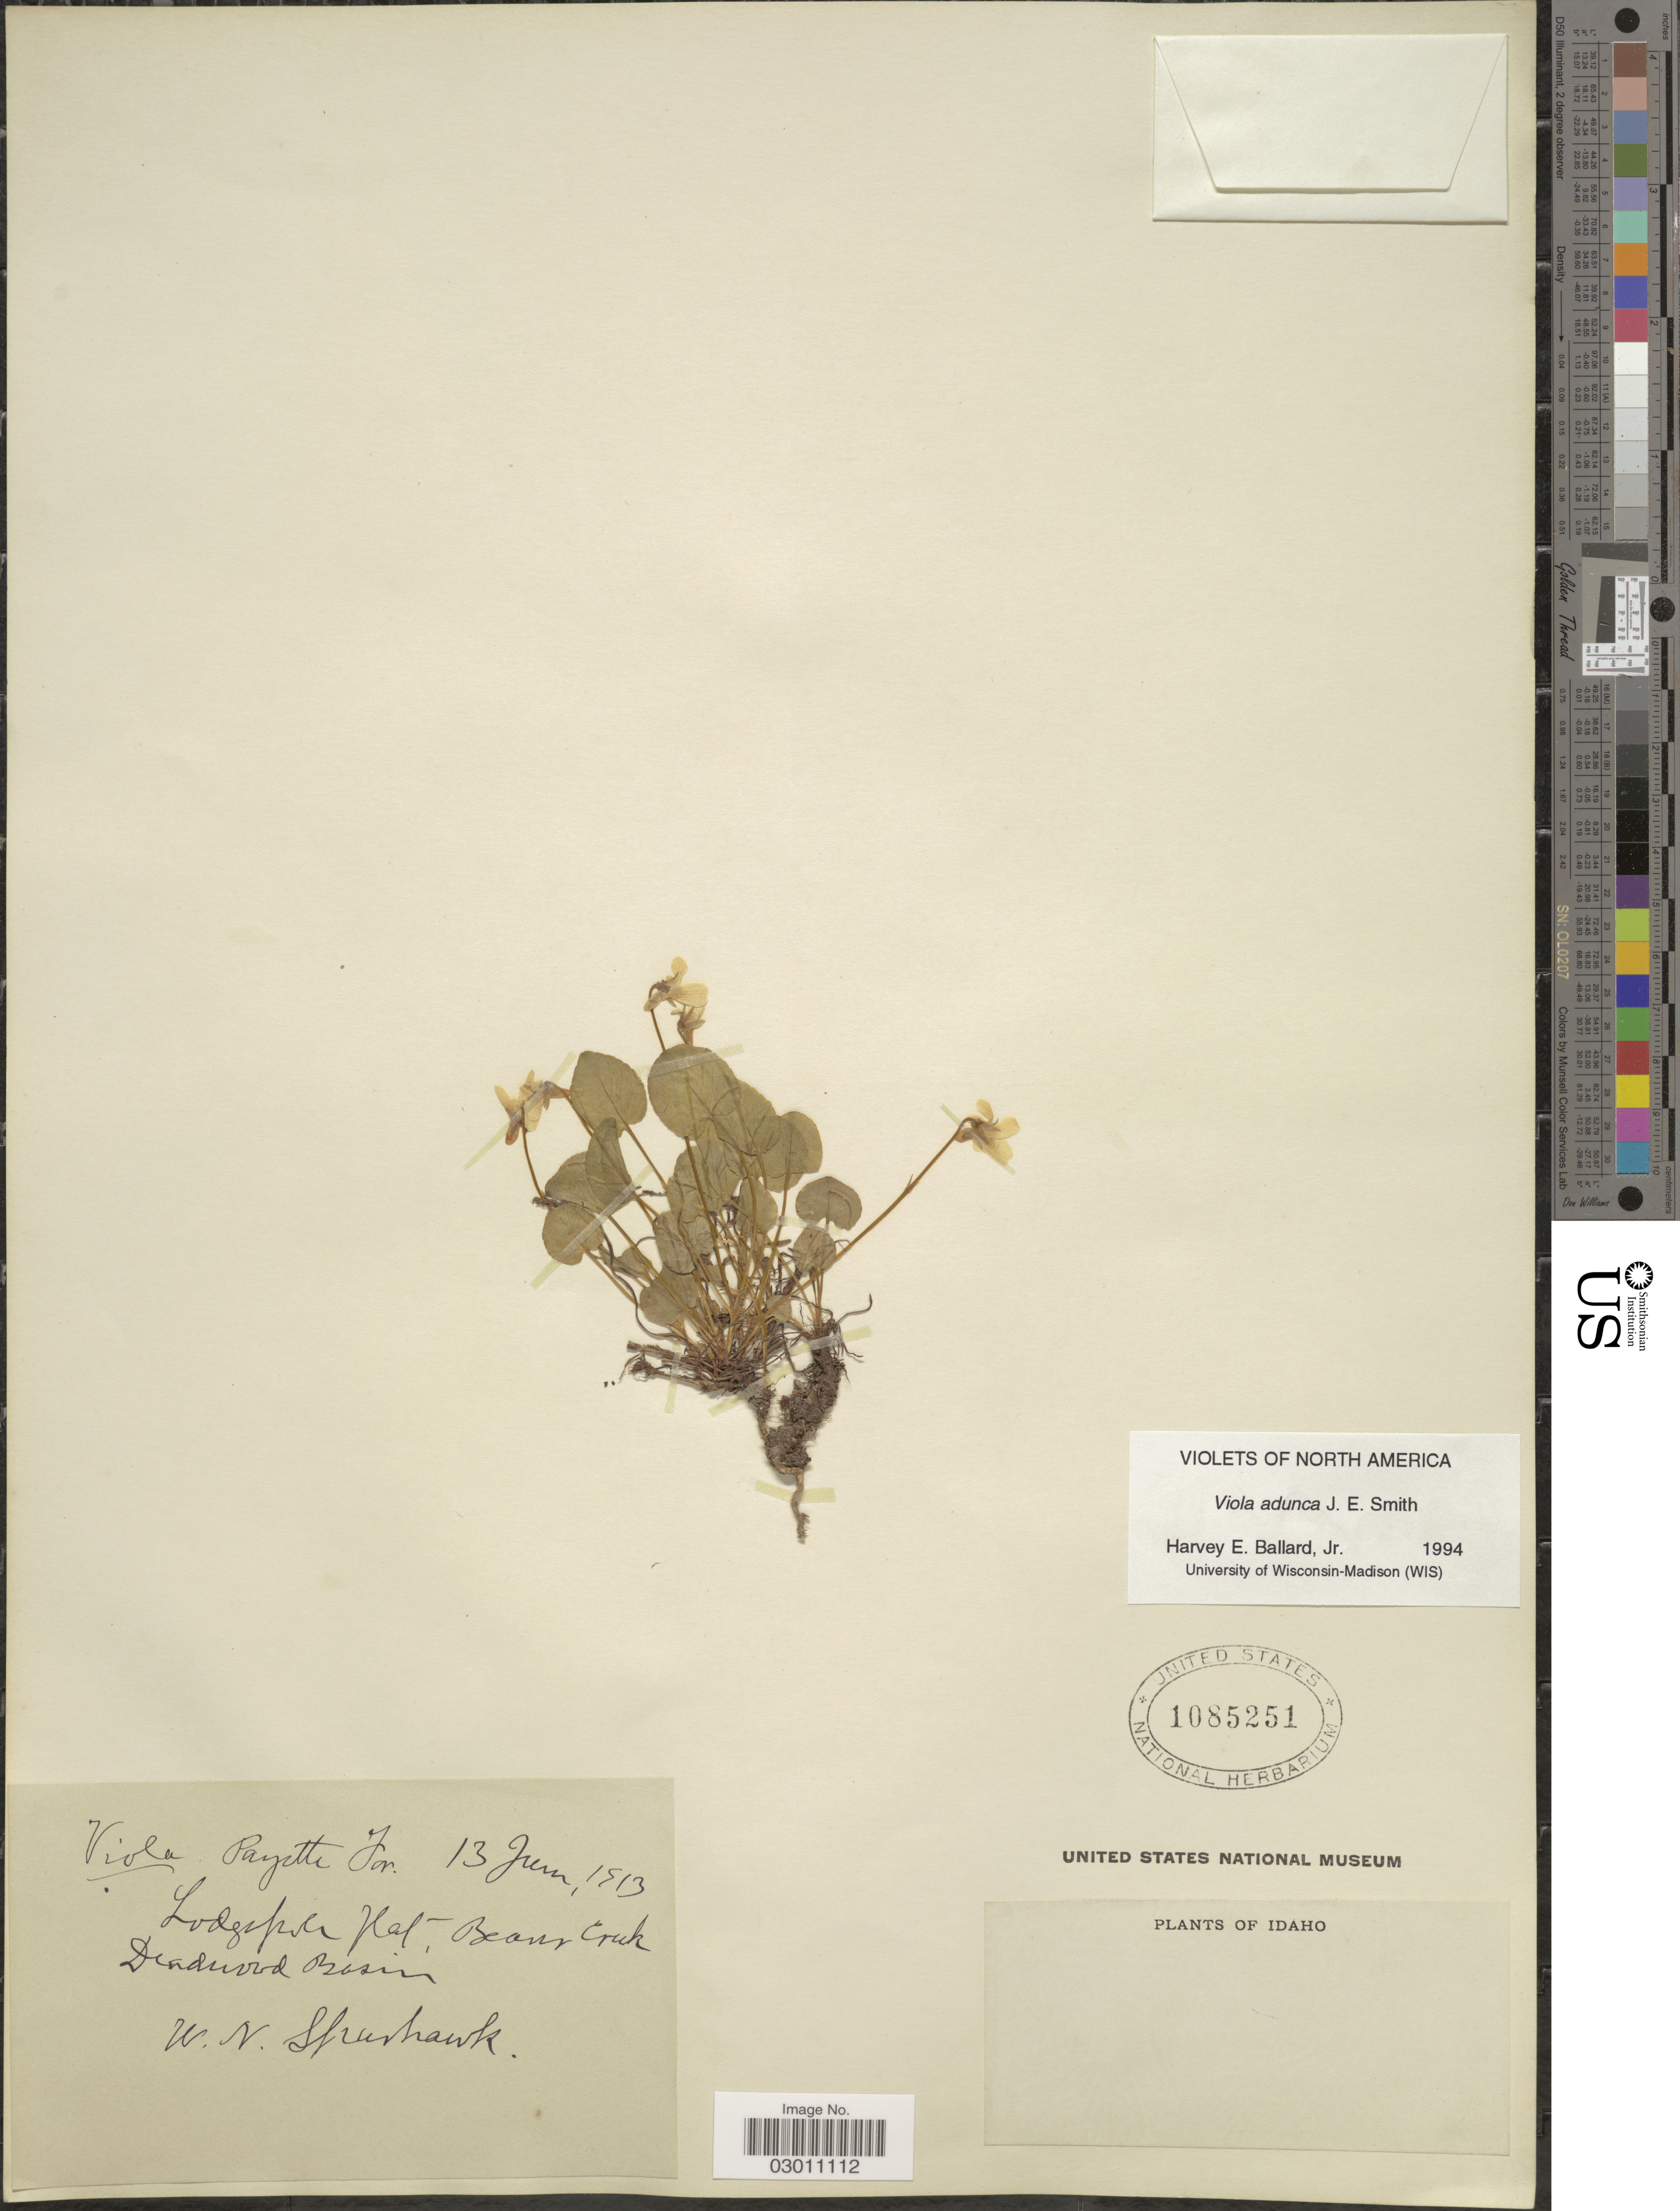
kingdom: Plantae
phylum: Tracheophyta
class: Magnoliopsida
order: Malpighiales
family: Violaceae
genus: Viola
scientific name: Viola adunca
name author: Sm.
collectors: W. Sparhawk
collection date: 1913-06-13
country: United States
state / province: Idaho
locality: Lodgepole flat - Beaver Creek. Deadwood Basin.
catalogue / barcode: US 1085251